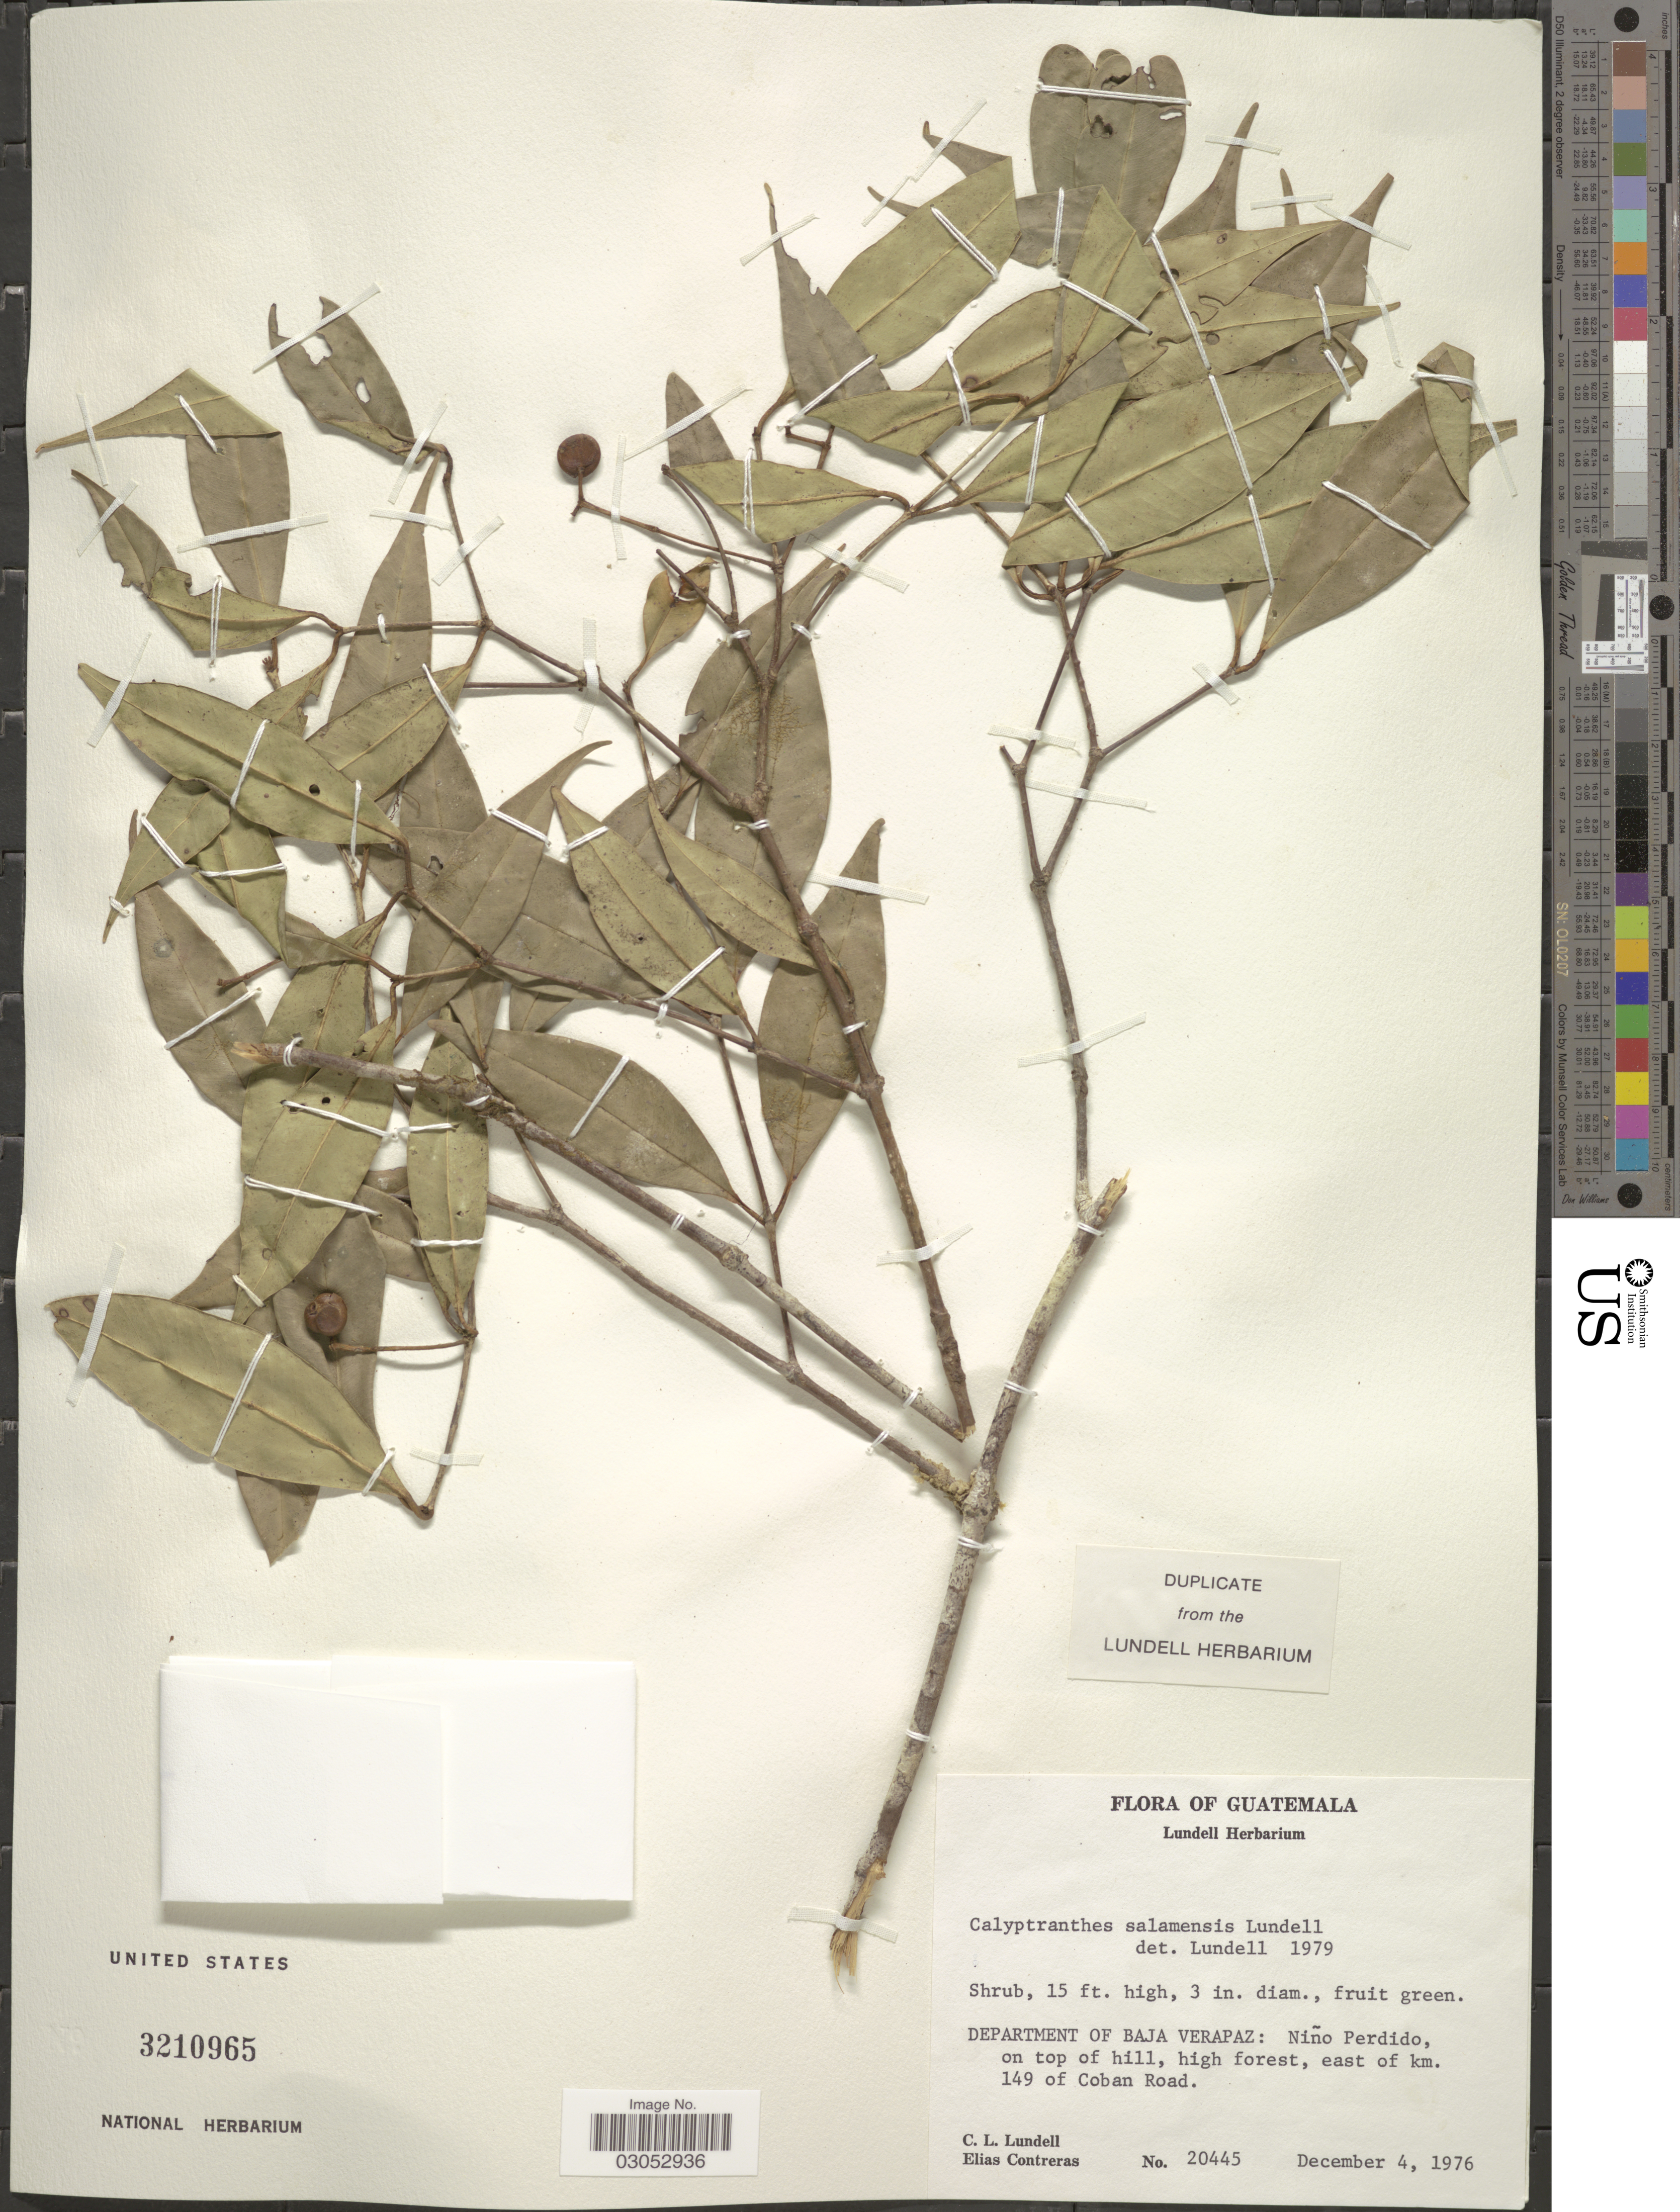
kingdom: Plantae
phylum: Tracheophyta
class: Magnoliopsida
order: Myrtales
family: Myrtaceae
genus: Myrcia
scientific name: Myrcia salamensis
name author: (Lundell) A.R. Lourenço & Sánchez-Cháv.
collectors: C. L. Lundell & E. Contreras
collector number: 20445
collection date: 1976-12-04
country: Guatemala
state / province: Baja Verapaz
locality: Department of Baja Verapaz: Niño Perdido, on top of hill, high forest, east of km. 149 of Coban Road.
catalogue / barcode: US 3210965